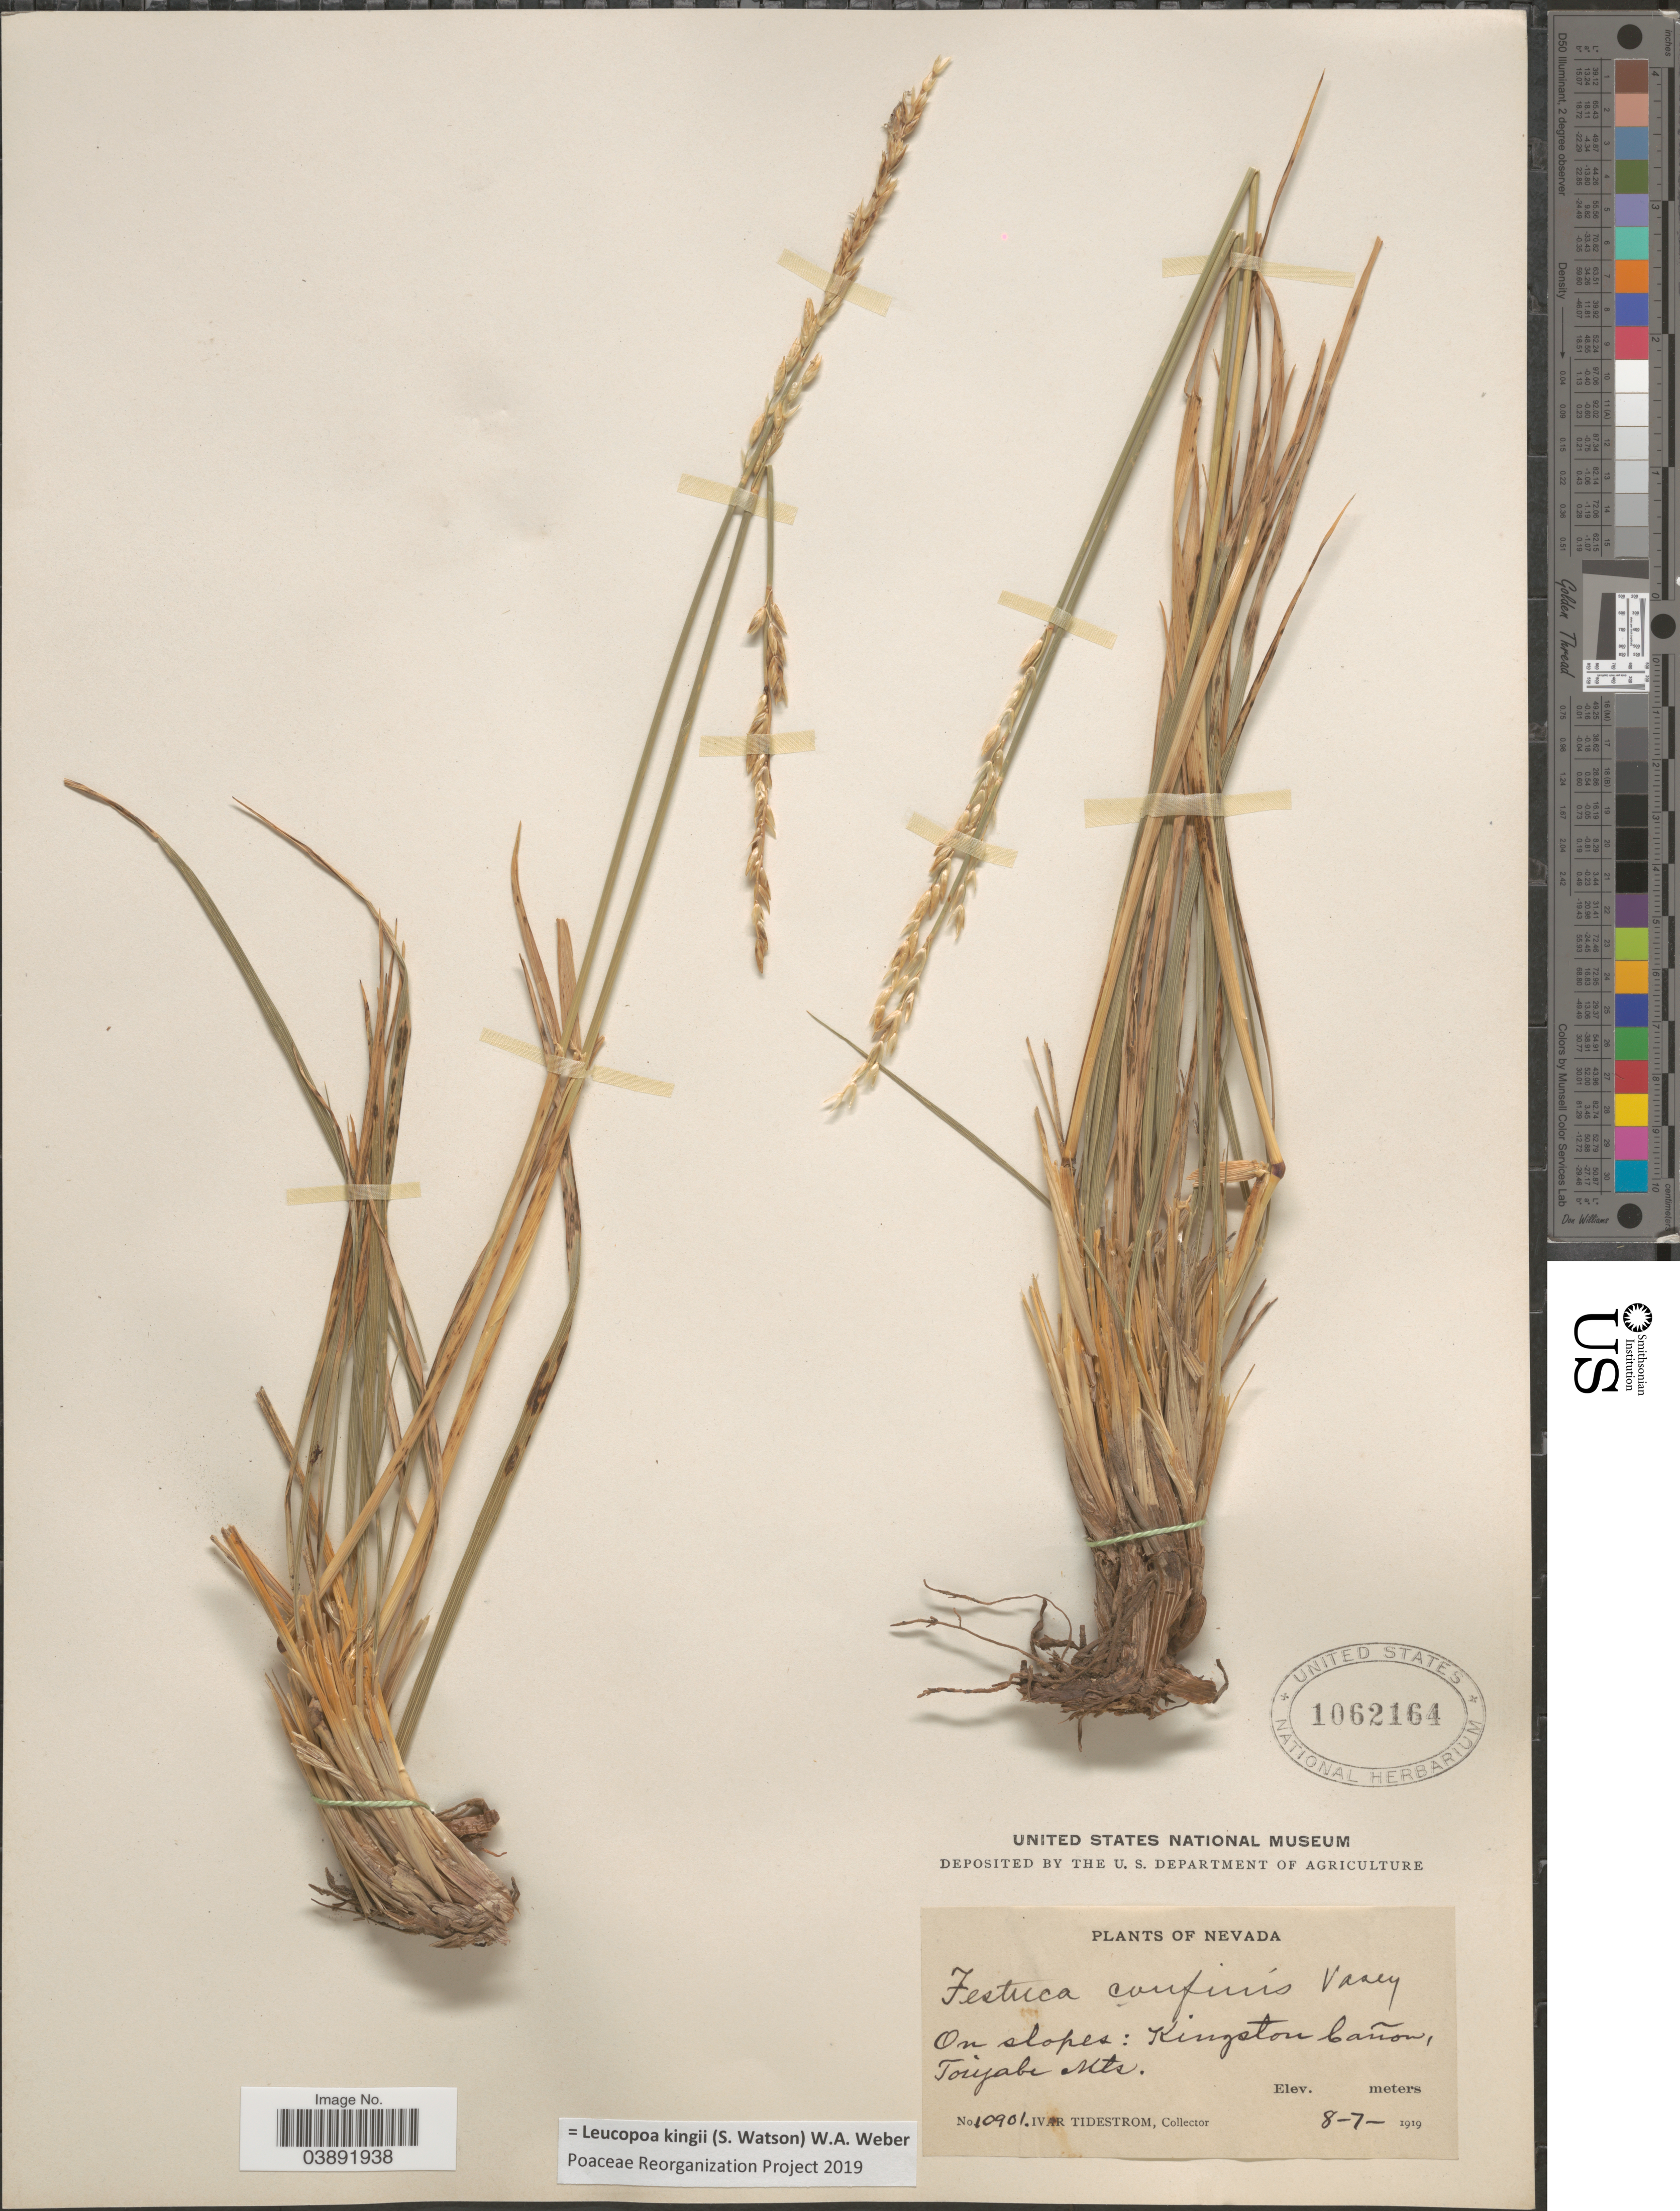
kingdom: Plantae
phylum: Tracheophyta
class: Liliopsida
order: Poales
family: Poaceae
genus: Hesperochloa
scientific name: Hesperochloa kingii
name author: (S. Watson) Rydb.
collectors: I. F. Tidestrom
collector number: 10901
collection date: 1919-08-07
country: United States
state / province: Nevada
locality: On slopes: Kingston Cañon, Toiyabe Mts.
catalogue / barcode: US 1062164